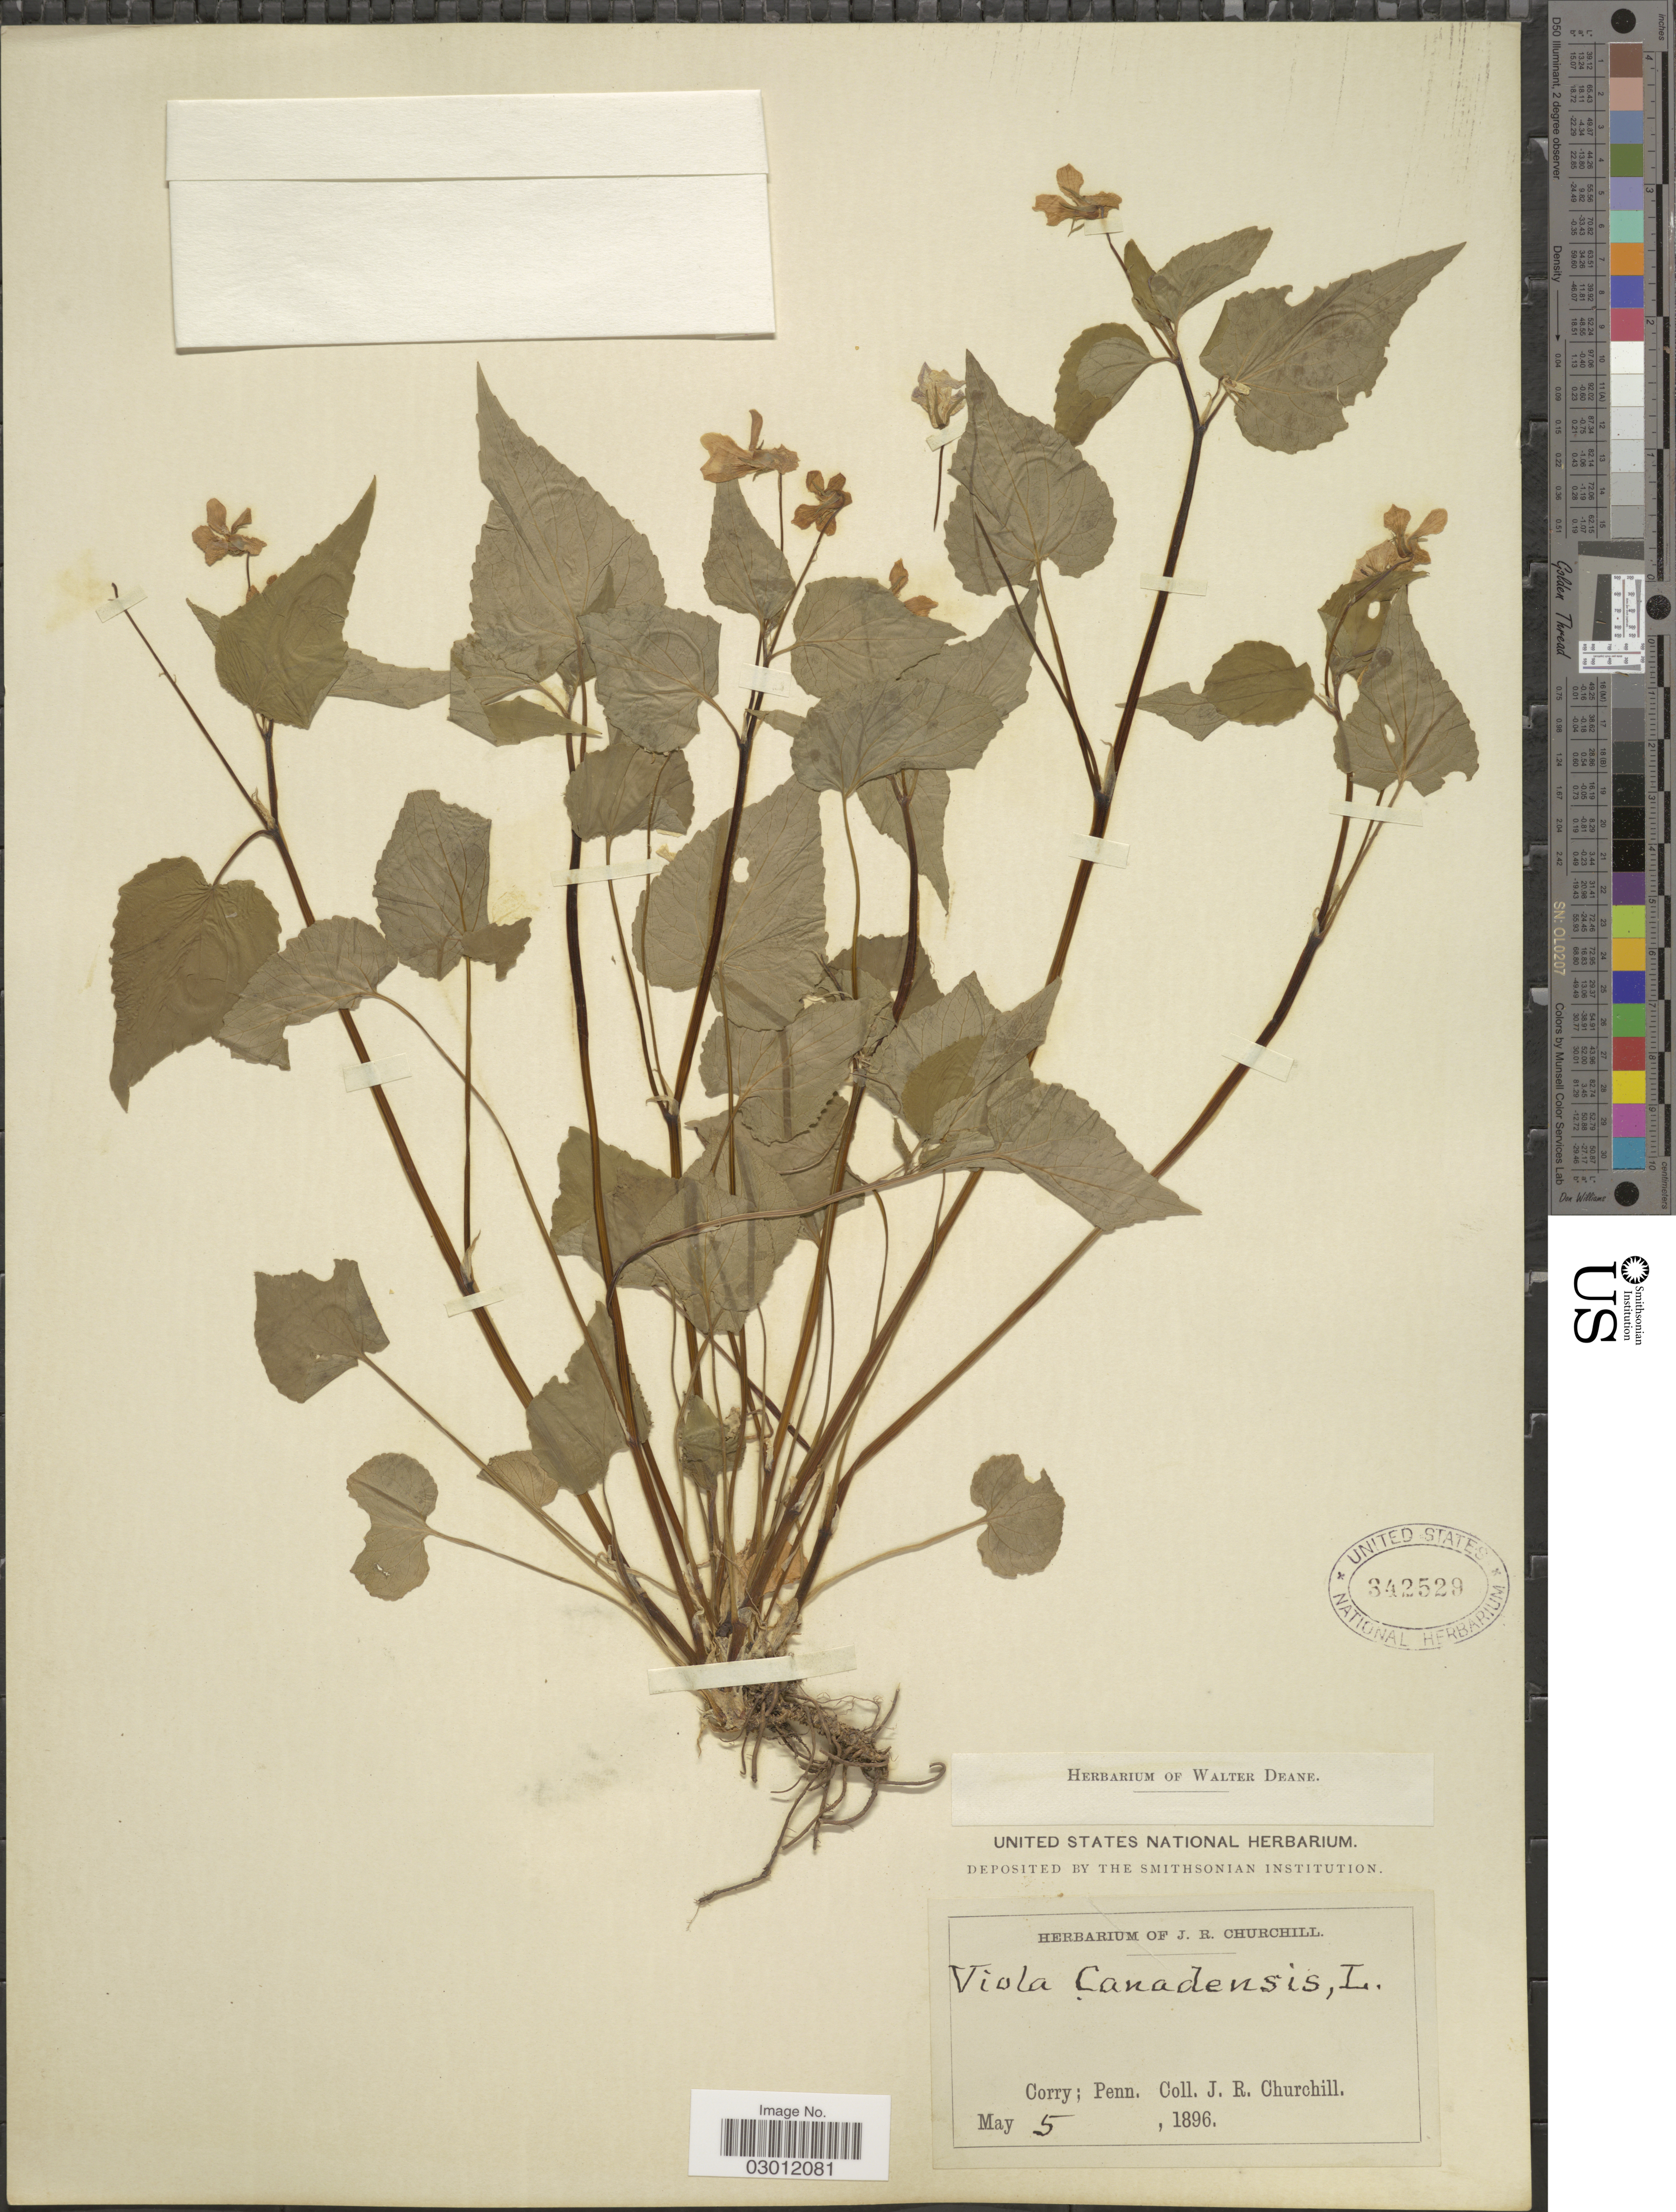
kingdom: Plantae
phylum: Tracheophyta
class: Magnoliopsida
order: Malpighiales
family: Violaceae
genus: Viola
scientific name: Viola canadensis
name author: L.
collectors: J. Churchill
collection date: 1896-05-05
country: United States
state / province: Pennsylvania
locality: Corry; Penn.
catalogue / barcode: US 342529